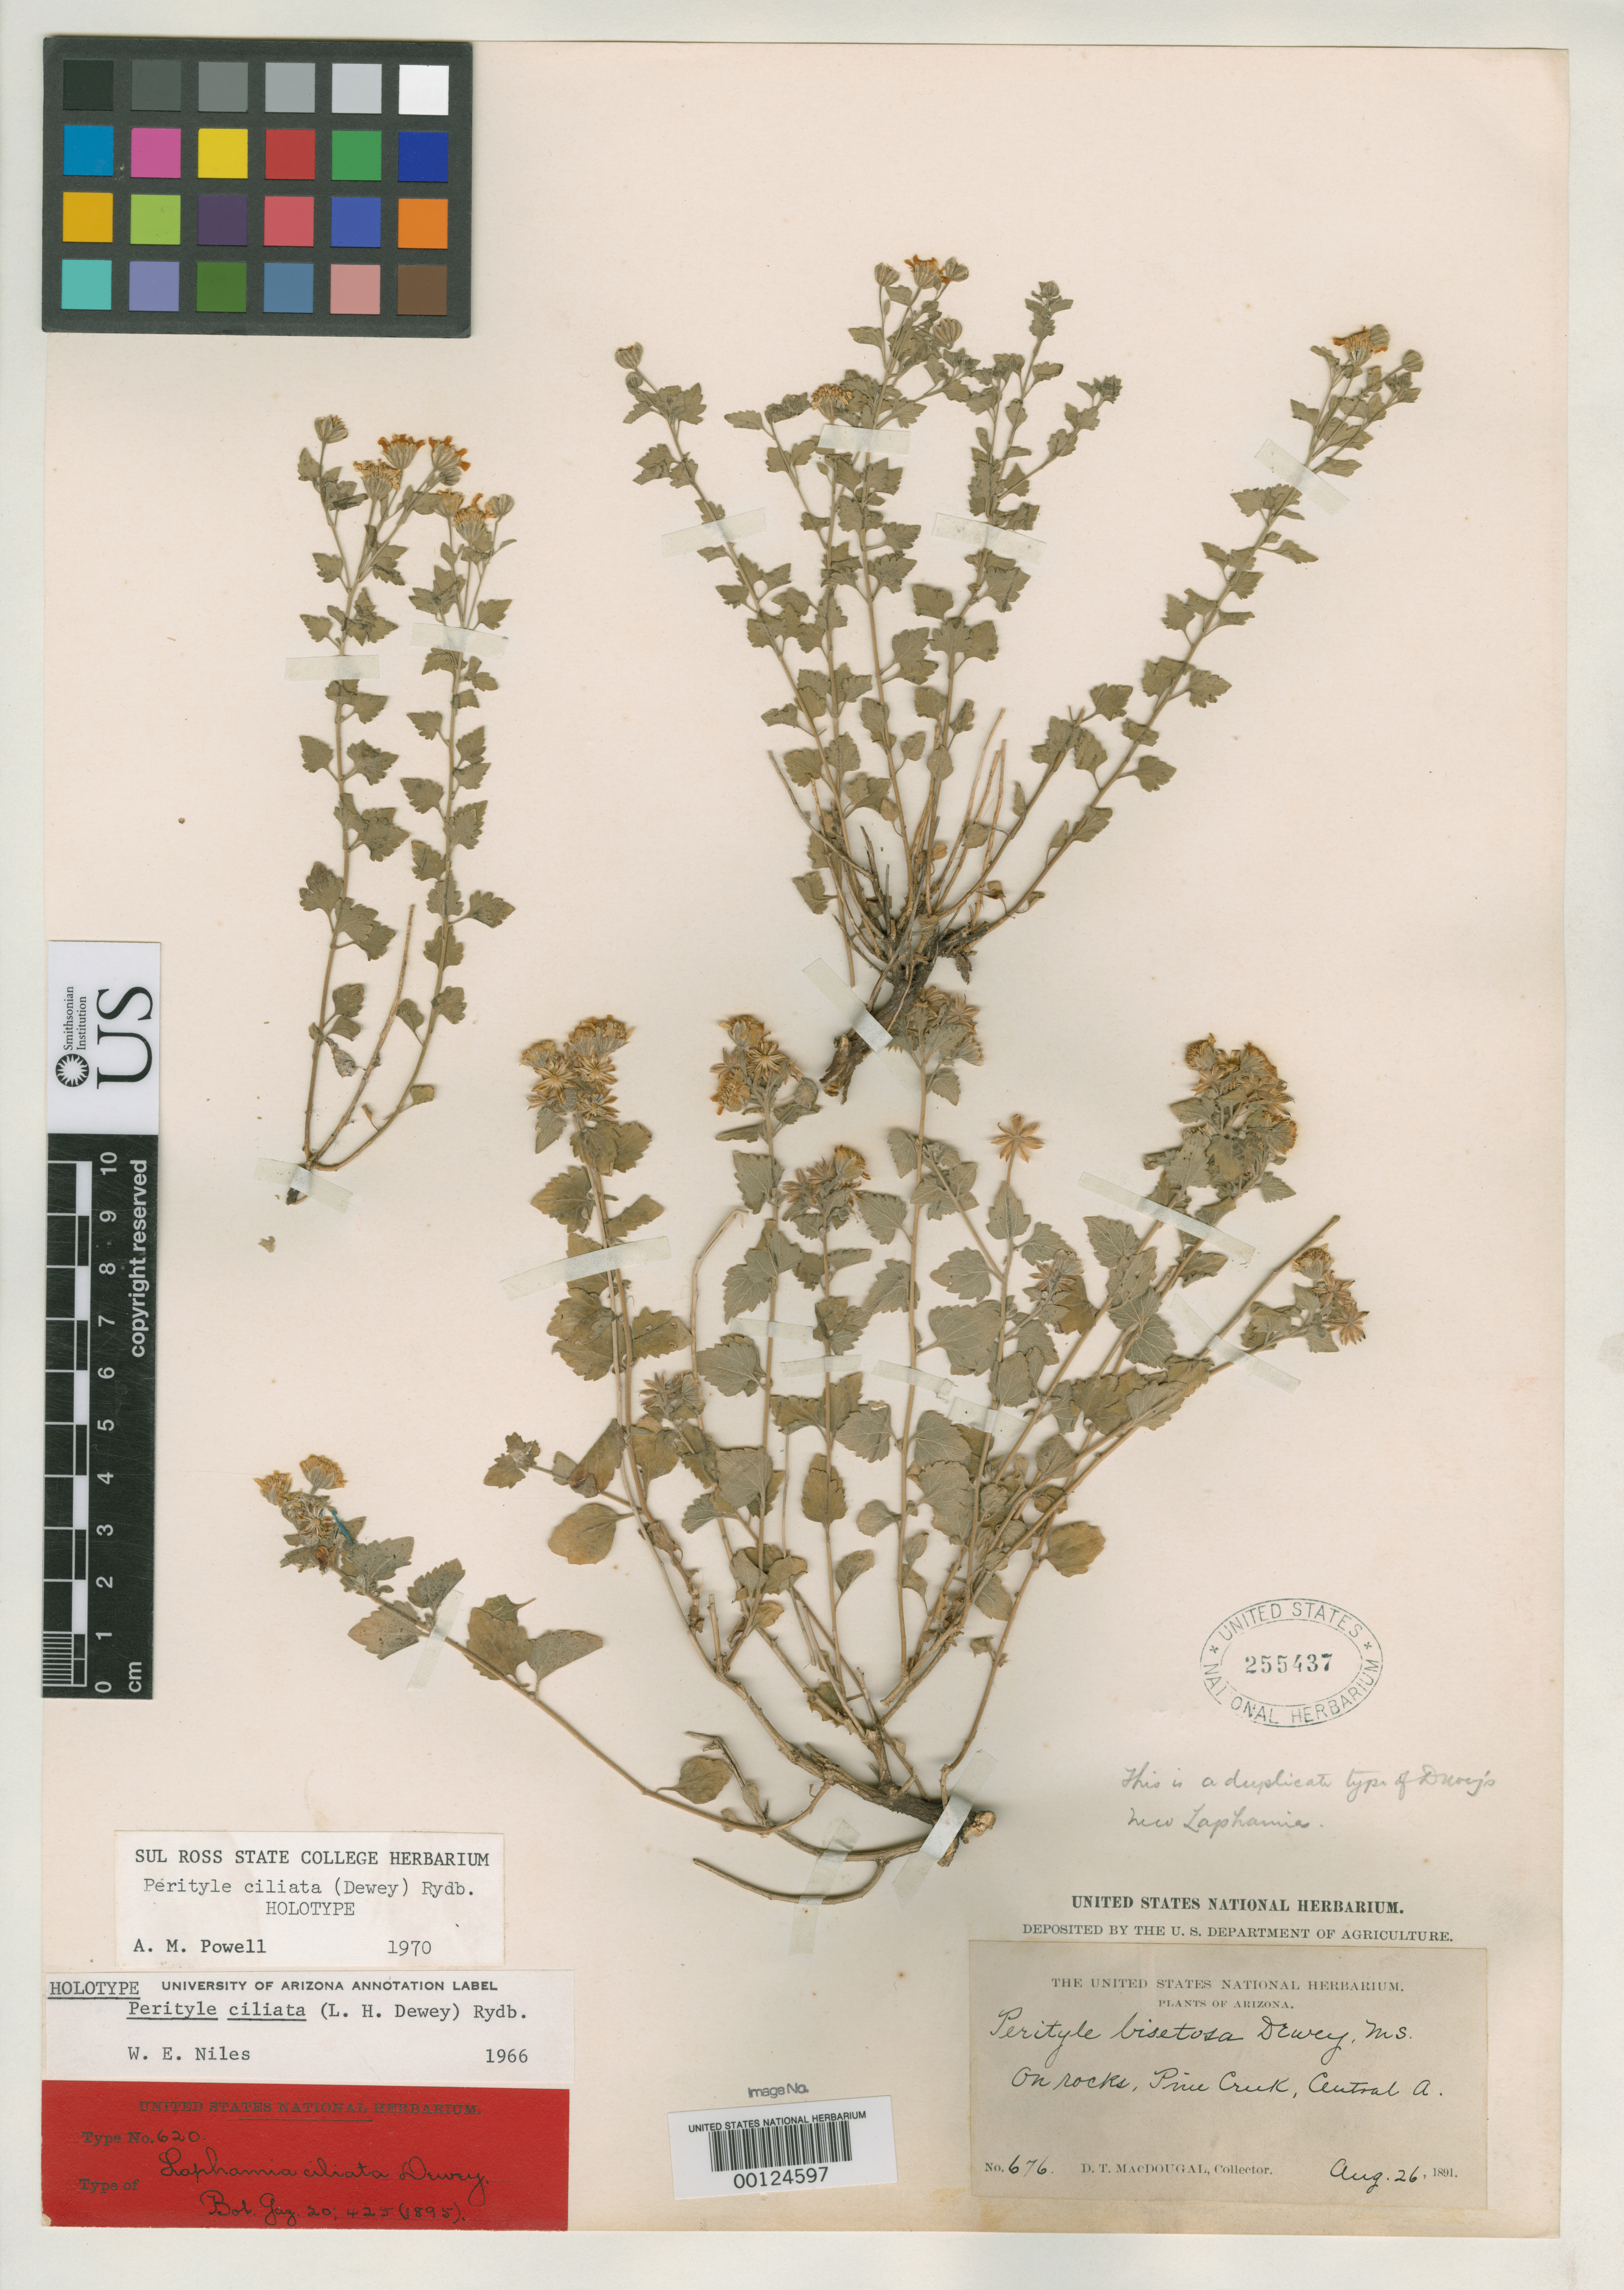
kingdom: Plantae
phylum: Tracheophyta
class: Magnoliopsida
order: Asterales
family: Asteraceae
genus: Laphamia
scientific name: Laphamia ciliata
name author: L.H. Dewey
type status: Isotype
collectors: D. T. MacDougal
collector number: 676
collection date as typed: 26 Aug 1891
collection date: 1891-08-26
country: United States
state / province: Arizona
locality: On rocks, Pine creek, near Pine, Central Arizona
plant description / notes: Although annotated "holotype" by both W.E. Niles (1966) and A.M. Powell (1970), this duplicate (USNH 255437) is surely an isotype, with another US duplicate (USNH 47956) almost certainly the holotype.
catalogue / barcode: US 255437